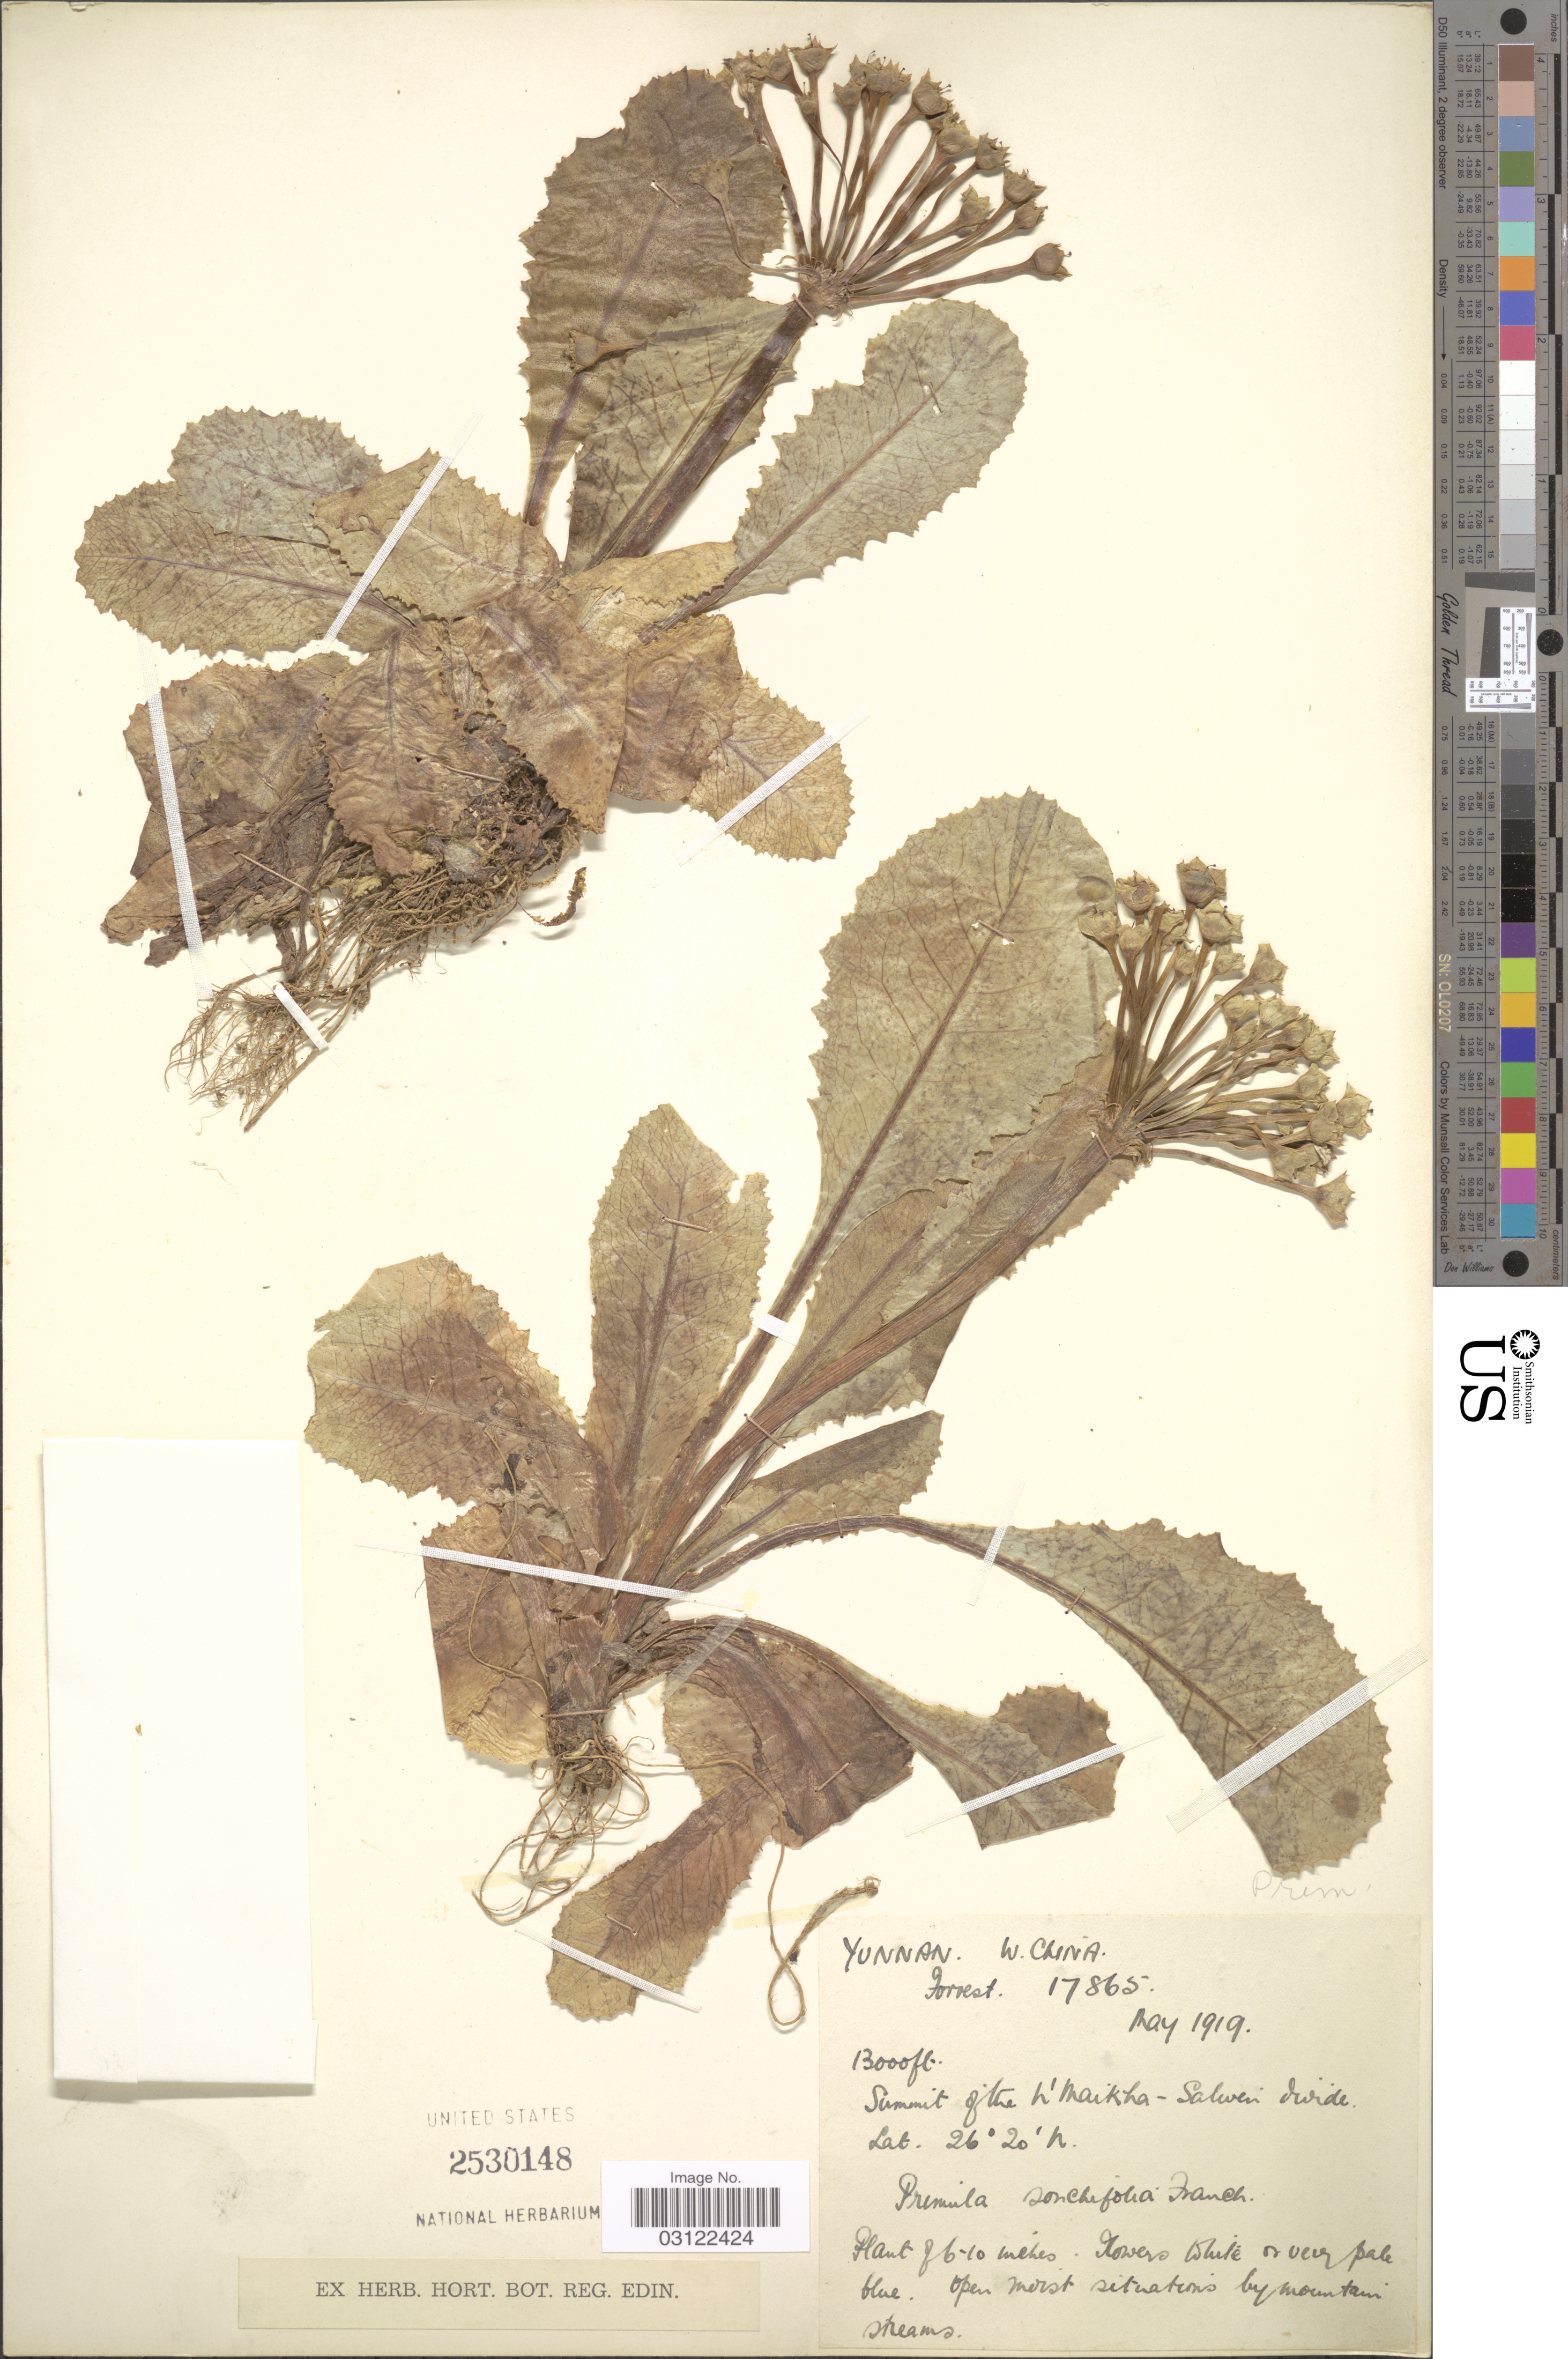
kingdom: Plantae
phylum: Tracheophyta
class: Magnoliopsida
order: Ericales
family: Primulaceae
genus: Primula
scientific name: Primula sonchifolia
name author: Franch.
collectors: -. Forrest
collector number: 17865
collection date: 1919-05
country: China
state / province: Yunnan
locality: W. China. Summit of the N'Maikha-Salwen divide.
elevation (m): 3962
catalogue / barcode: US 2530148